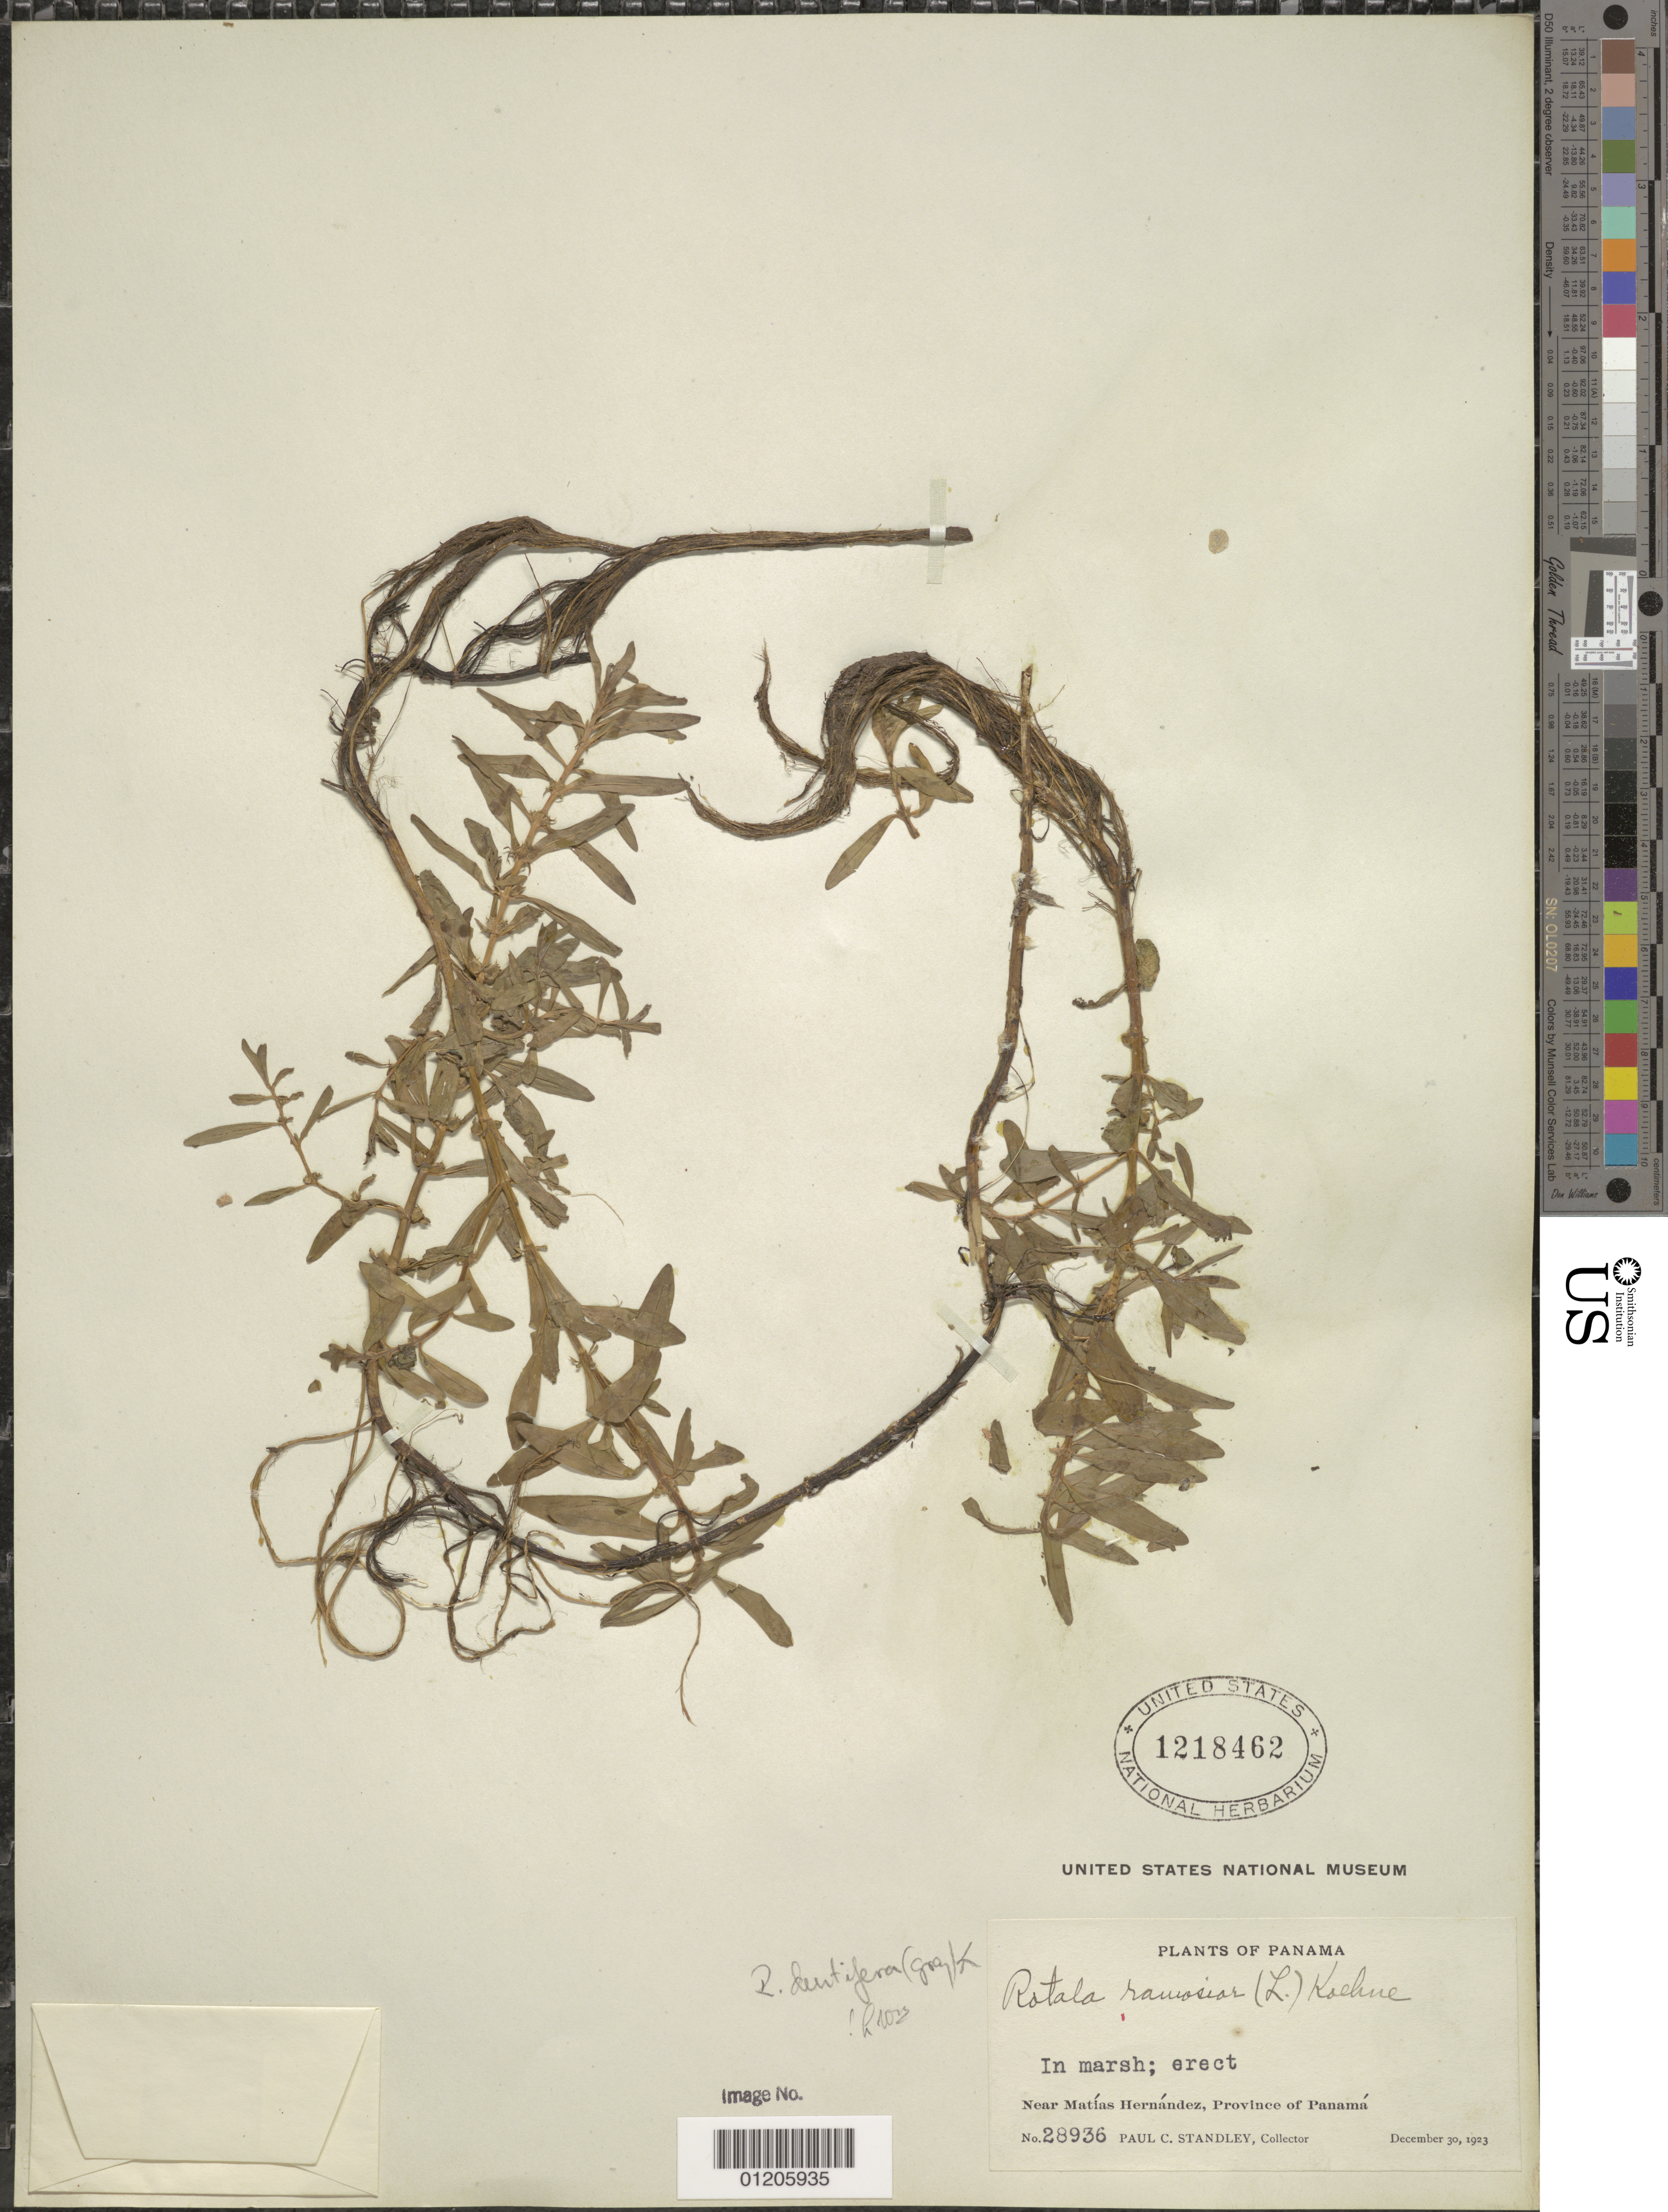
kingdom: Plantae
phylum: Tracheophyta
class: Magnoliopsida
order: Myrtales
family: Lythraceae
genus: Rotala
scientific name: Rotala dentifera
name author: (A. Gray) Koehne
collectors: P. C. Standley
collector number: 28936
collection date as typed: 30 Dec 1923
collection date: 1923-12-30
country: Panama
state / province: Panamá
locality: Near Matias Hernandez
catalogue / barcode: US 1218462